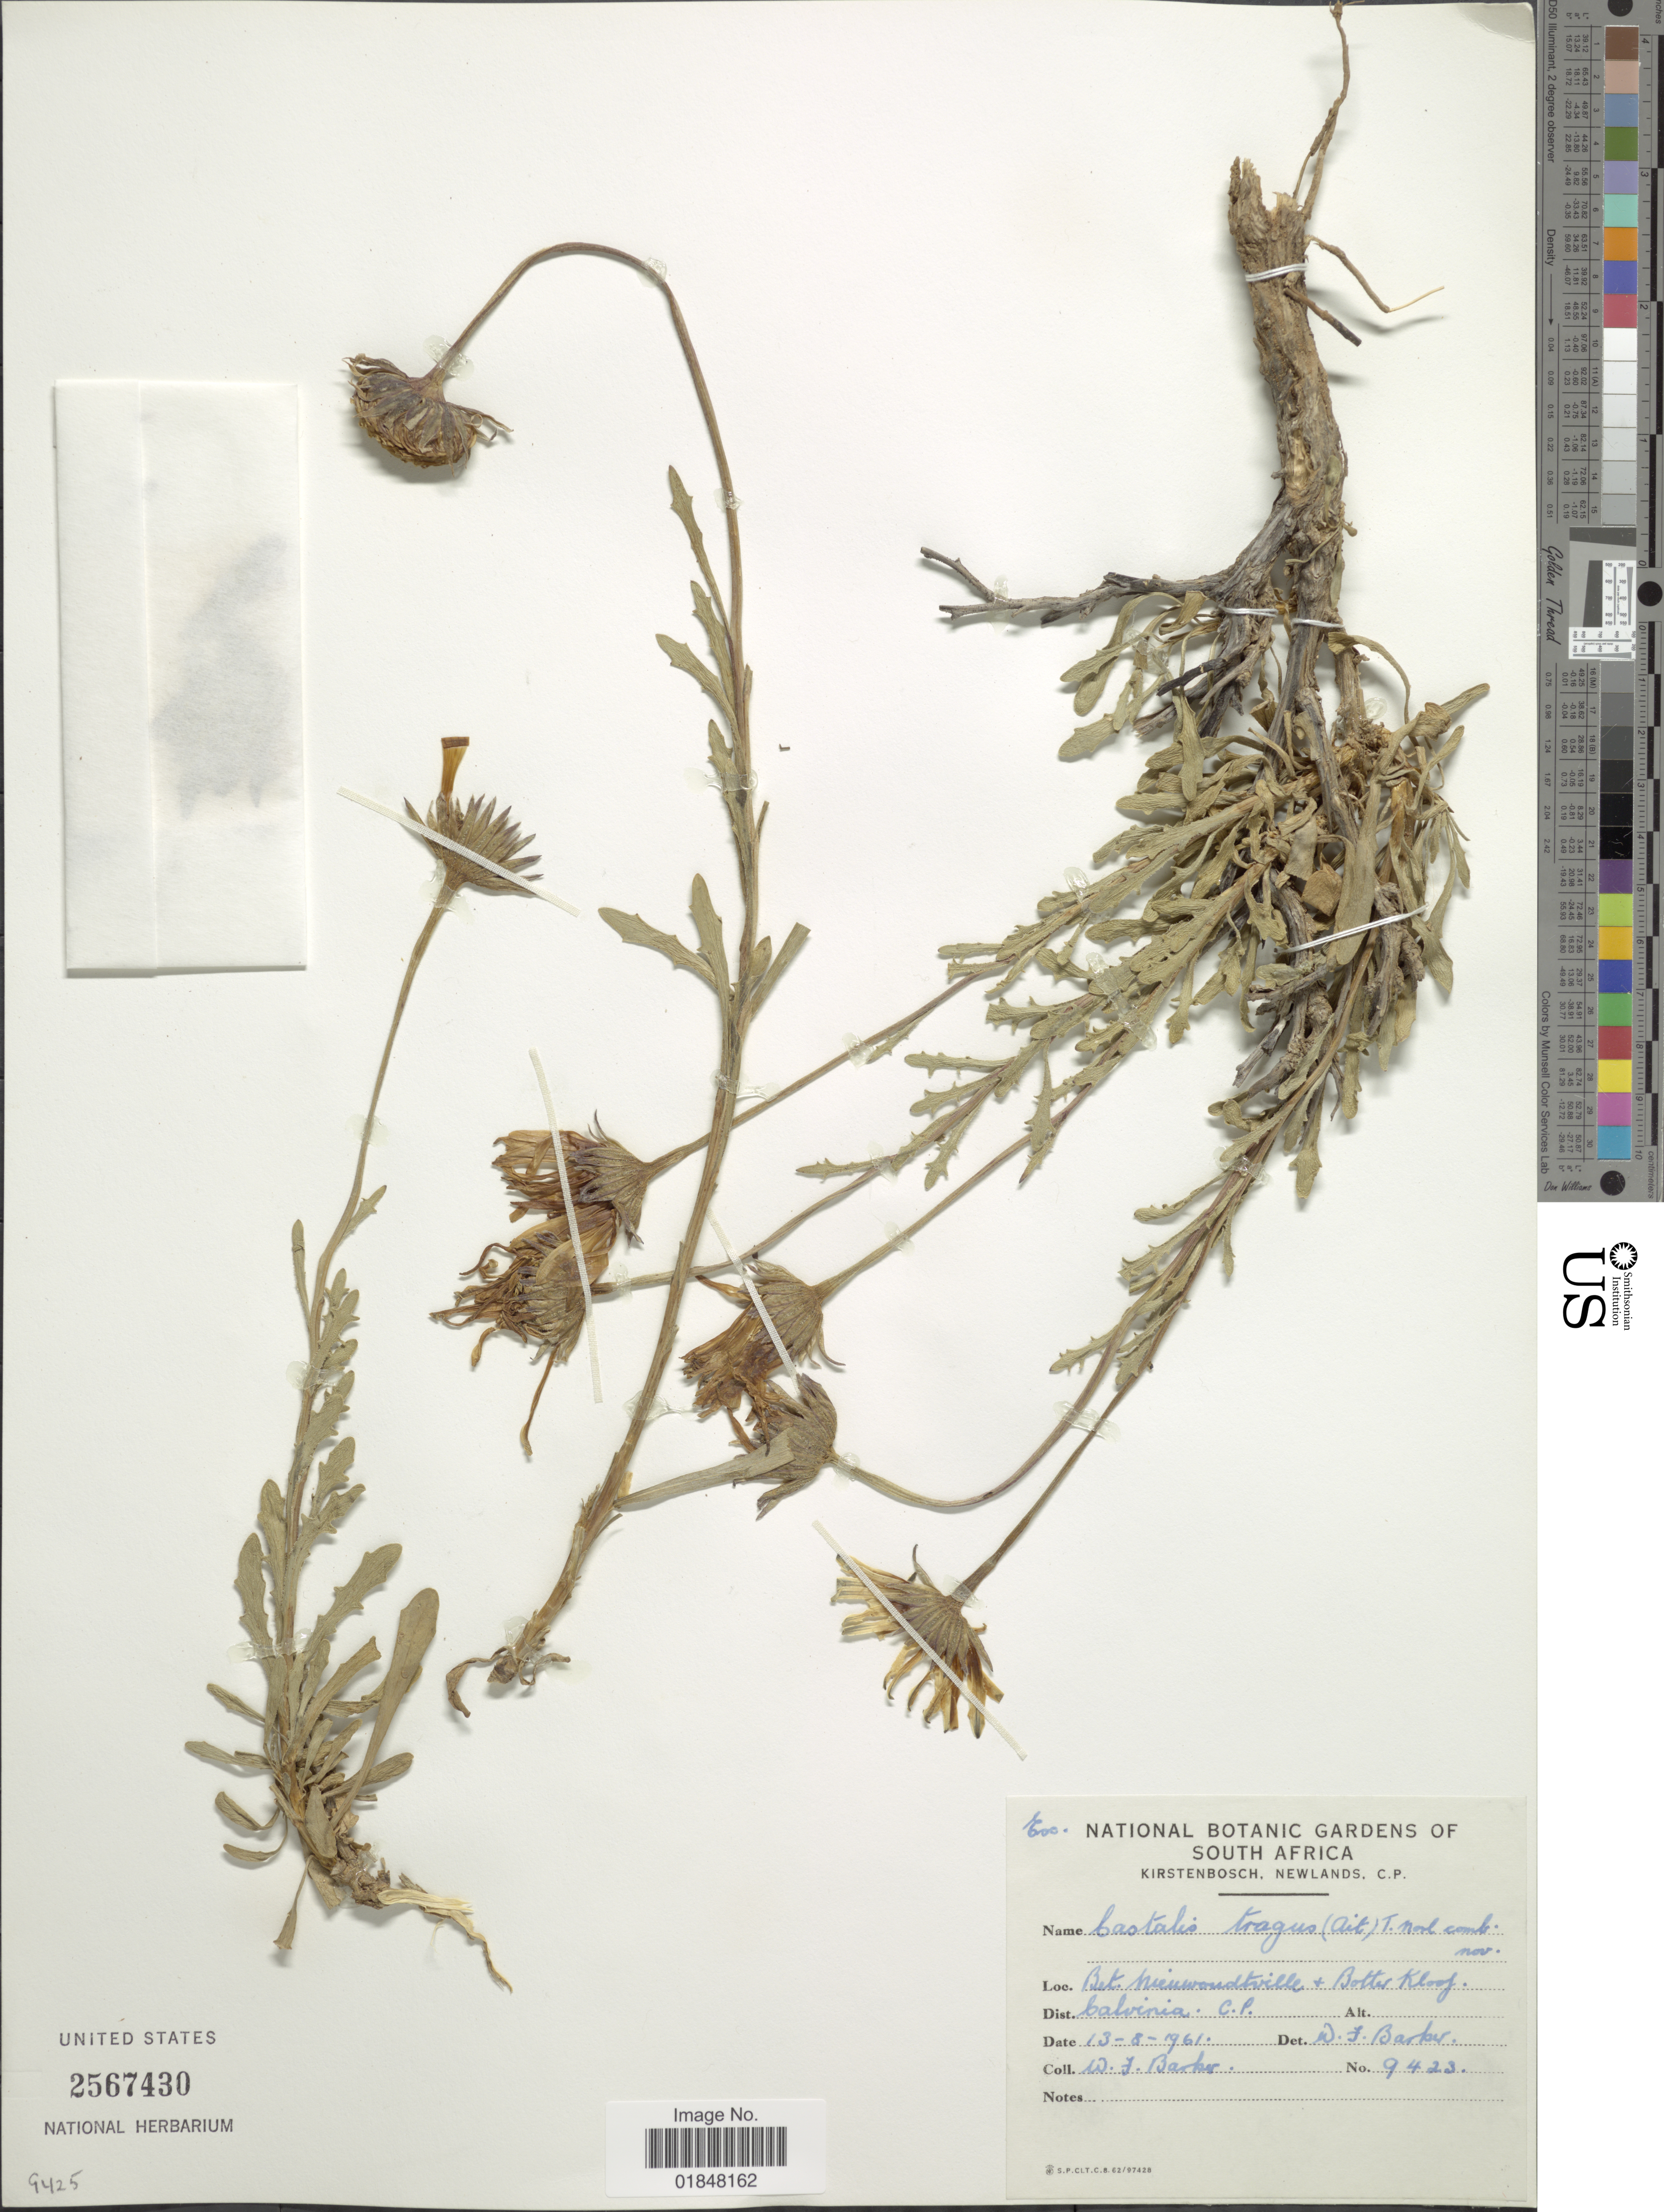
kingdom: Plantae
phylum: Tracheophyta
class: Magnoliopsida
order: Asterales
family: Asteraceae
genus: Dimorphotheca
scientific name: Dimorphotheca tragus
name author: (Aiton) B. Nord.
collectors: W. F. Barker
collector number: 9423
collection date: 1961-08-13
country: South Africa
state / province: Northern Cape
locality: Bet. Nieuwoudtville + Botter Kloof, Calvinia C.P.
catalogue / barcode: US 2567430